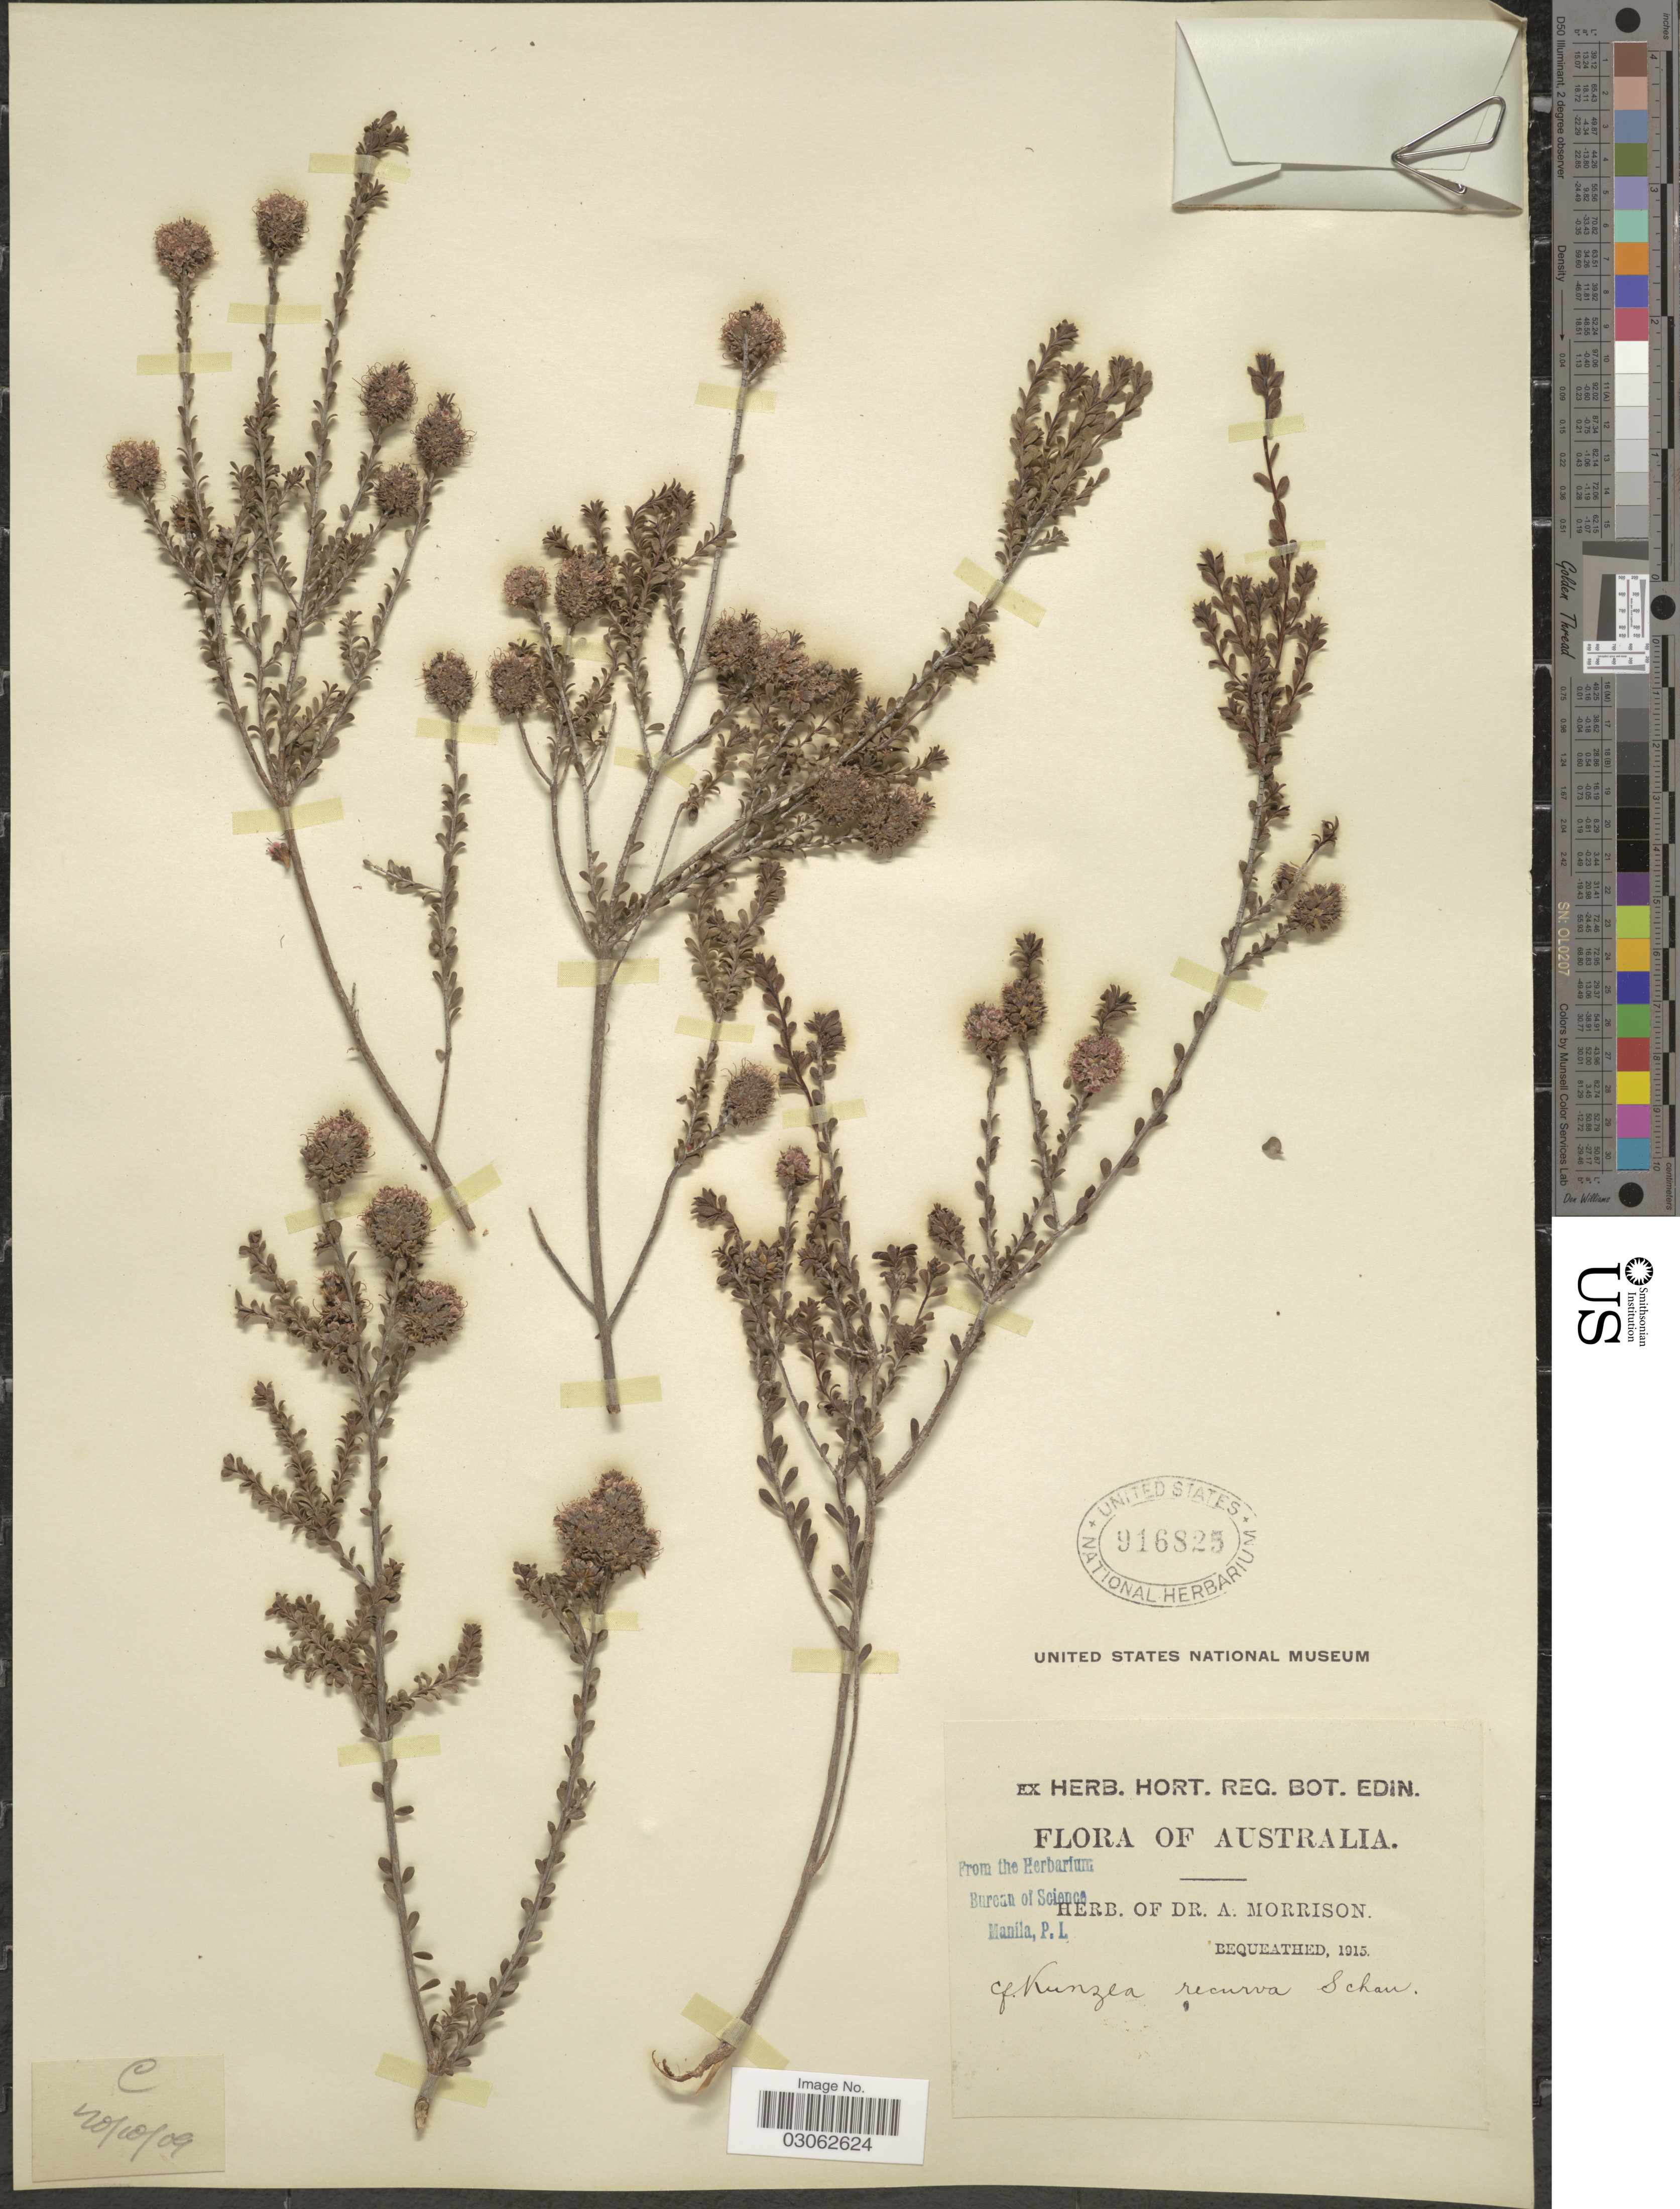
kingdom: Plantae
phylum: Tracheophyta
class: Magnoliopsida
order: Myrtales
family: Myrtaceae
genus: Kunzea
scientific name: Kunzea recurva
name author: Schauer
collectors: ex herb. Dr. A. Morrison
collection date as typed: Transcribed d/m/y: 20/10/9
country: Australia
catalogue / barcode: US 916825